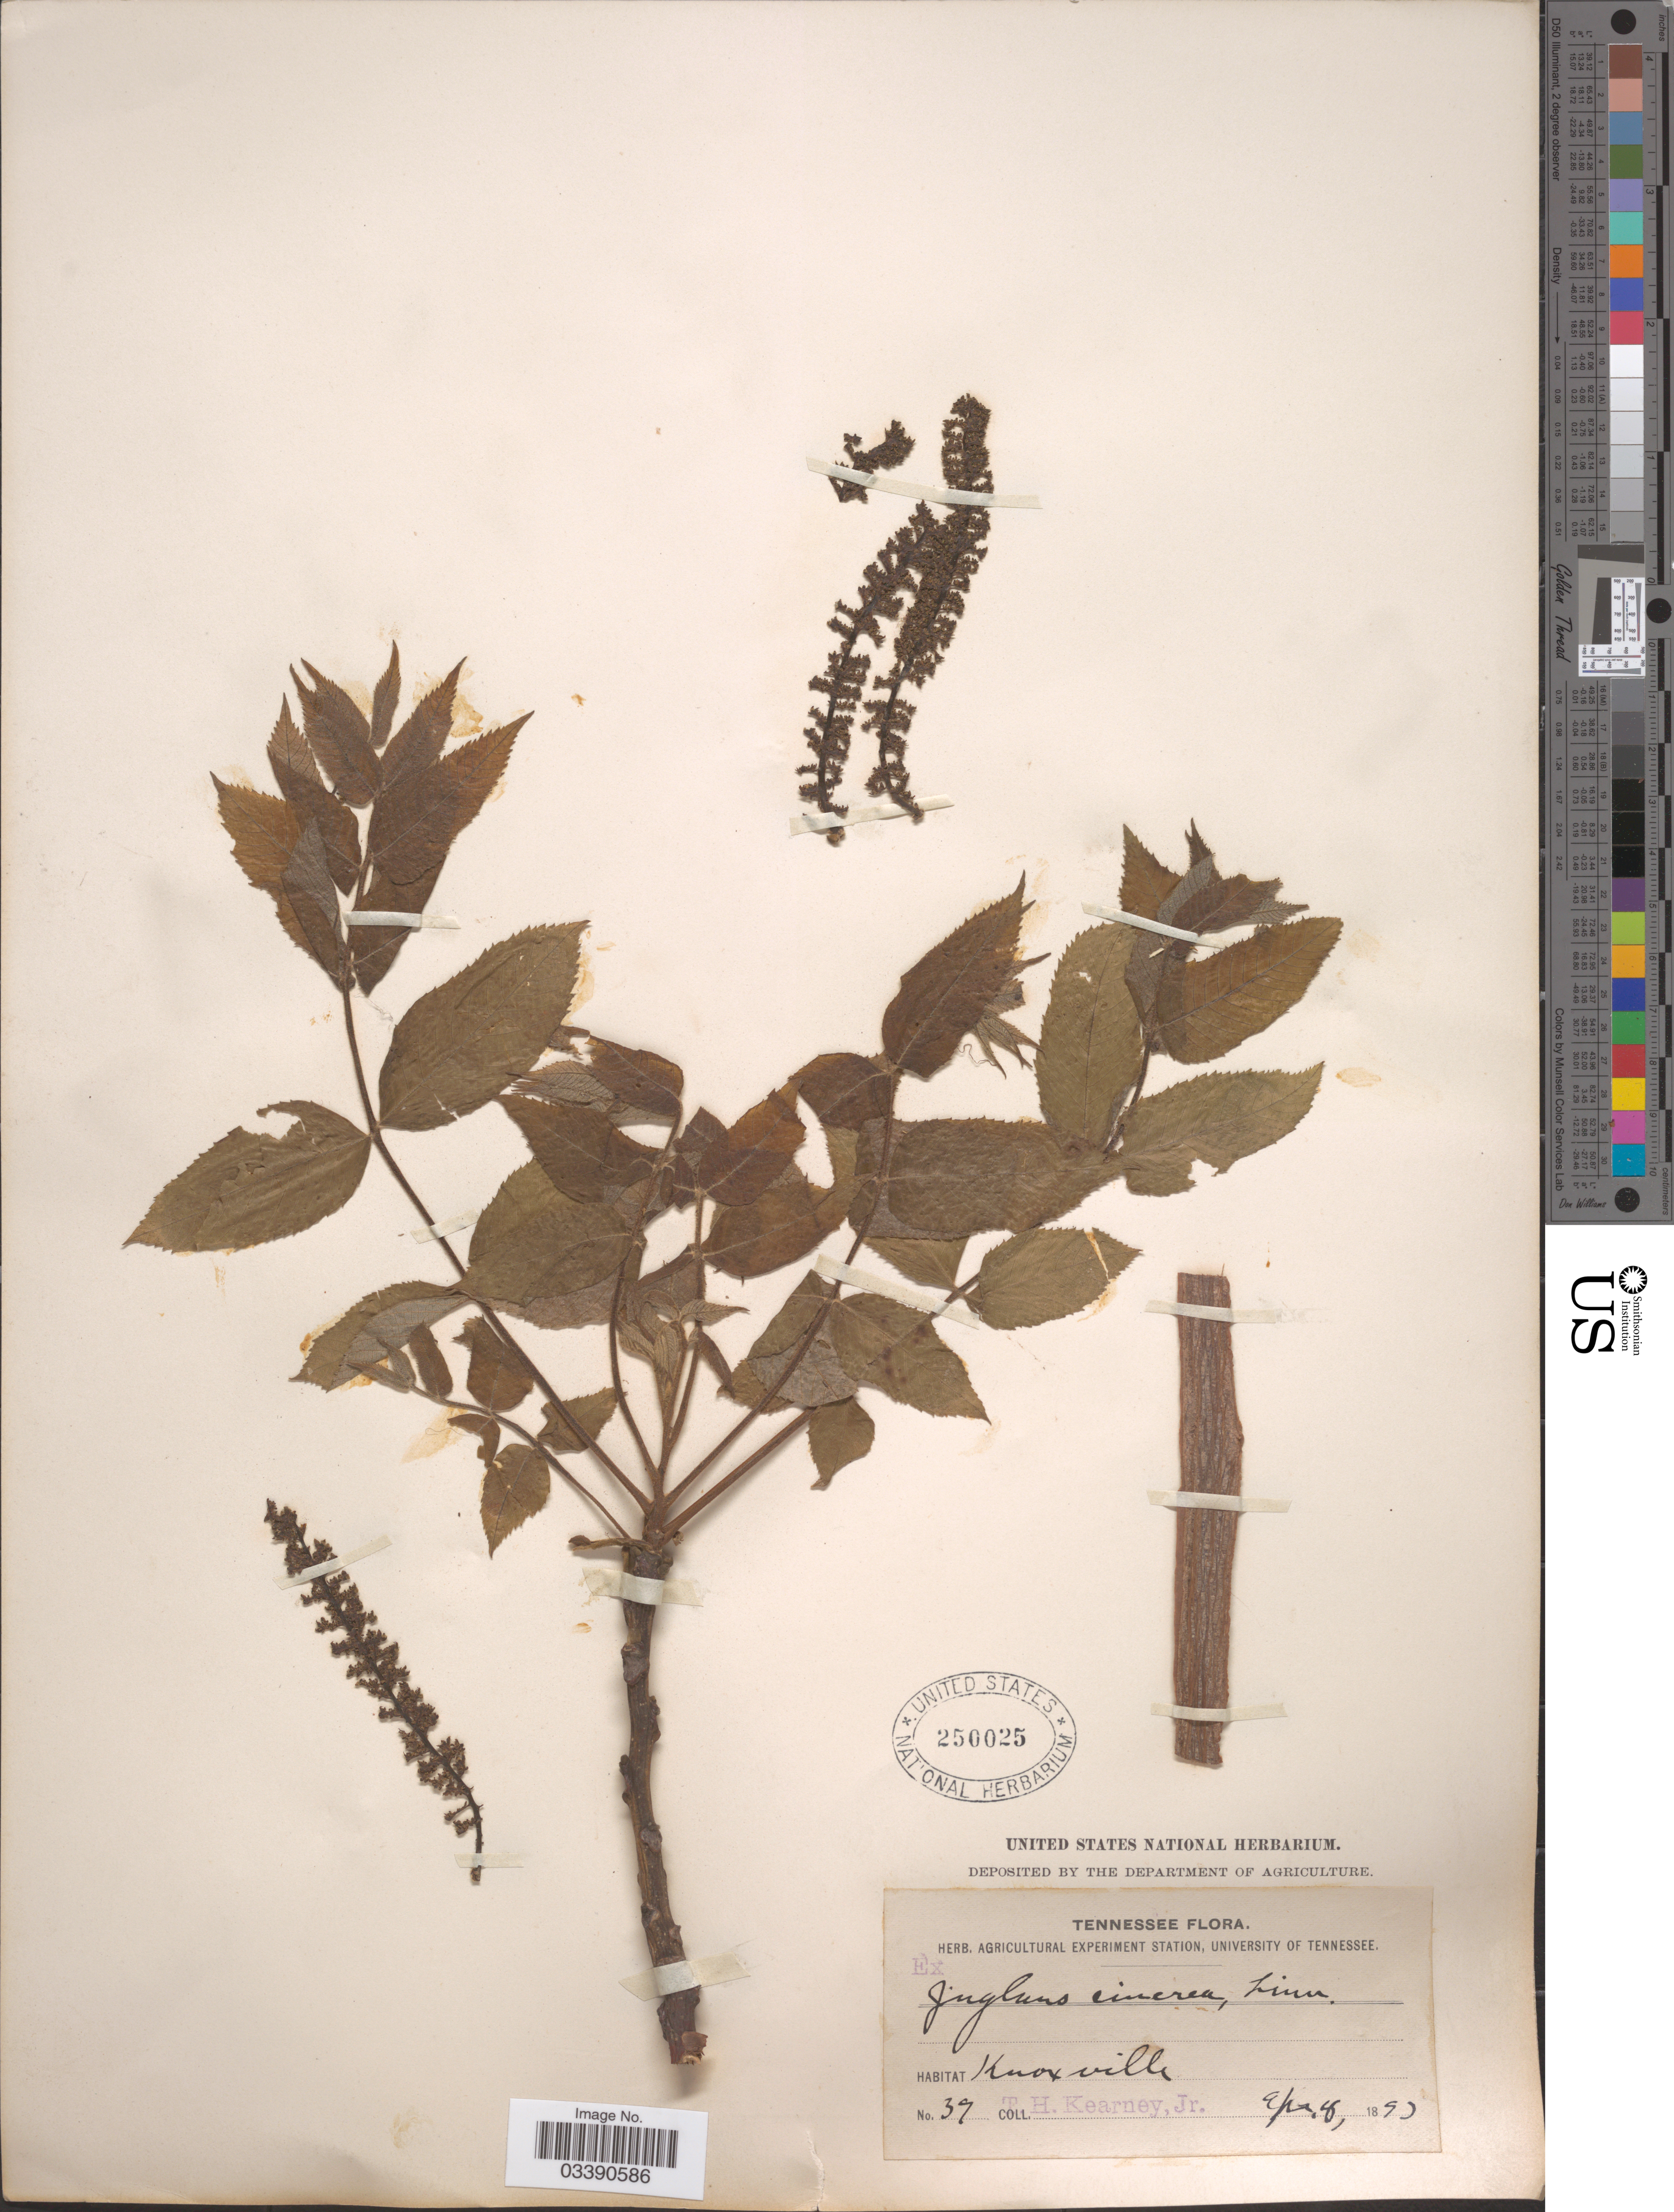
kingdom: Plantae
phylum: Tracheophyta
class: Magnoliopsida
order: Fagales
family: Juglandaceae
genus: Juglans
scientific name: Juglans cinerea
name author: L.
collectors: T. H. Kearney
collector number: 37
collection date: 1893-04-08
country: United States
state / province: Tennessee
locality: Knoxville.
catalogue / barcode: US 250025